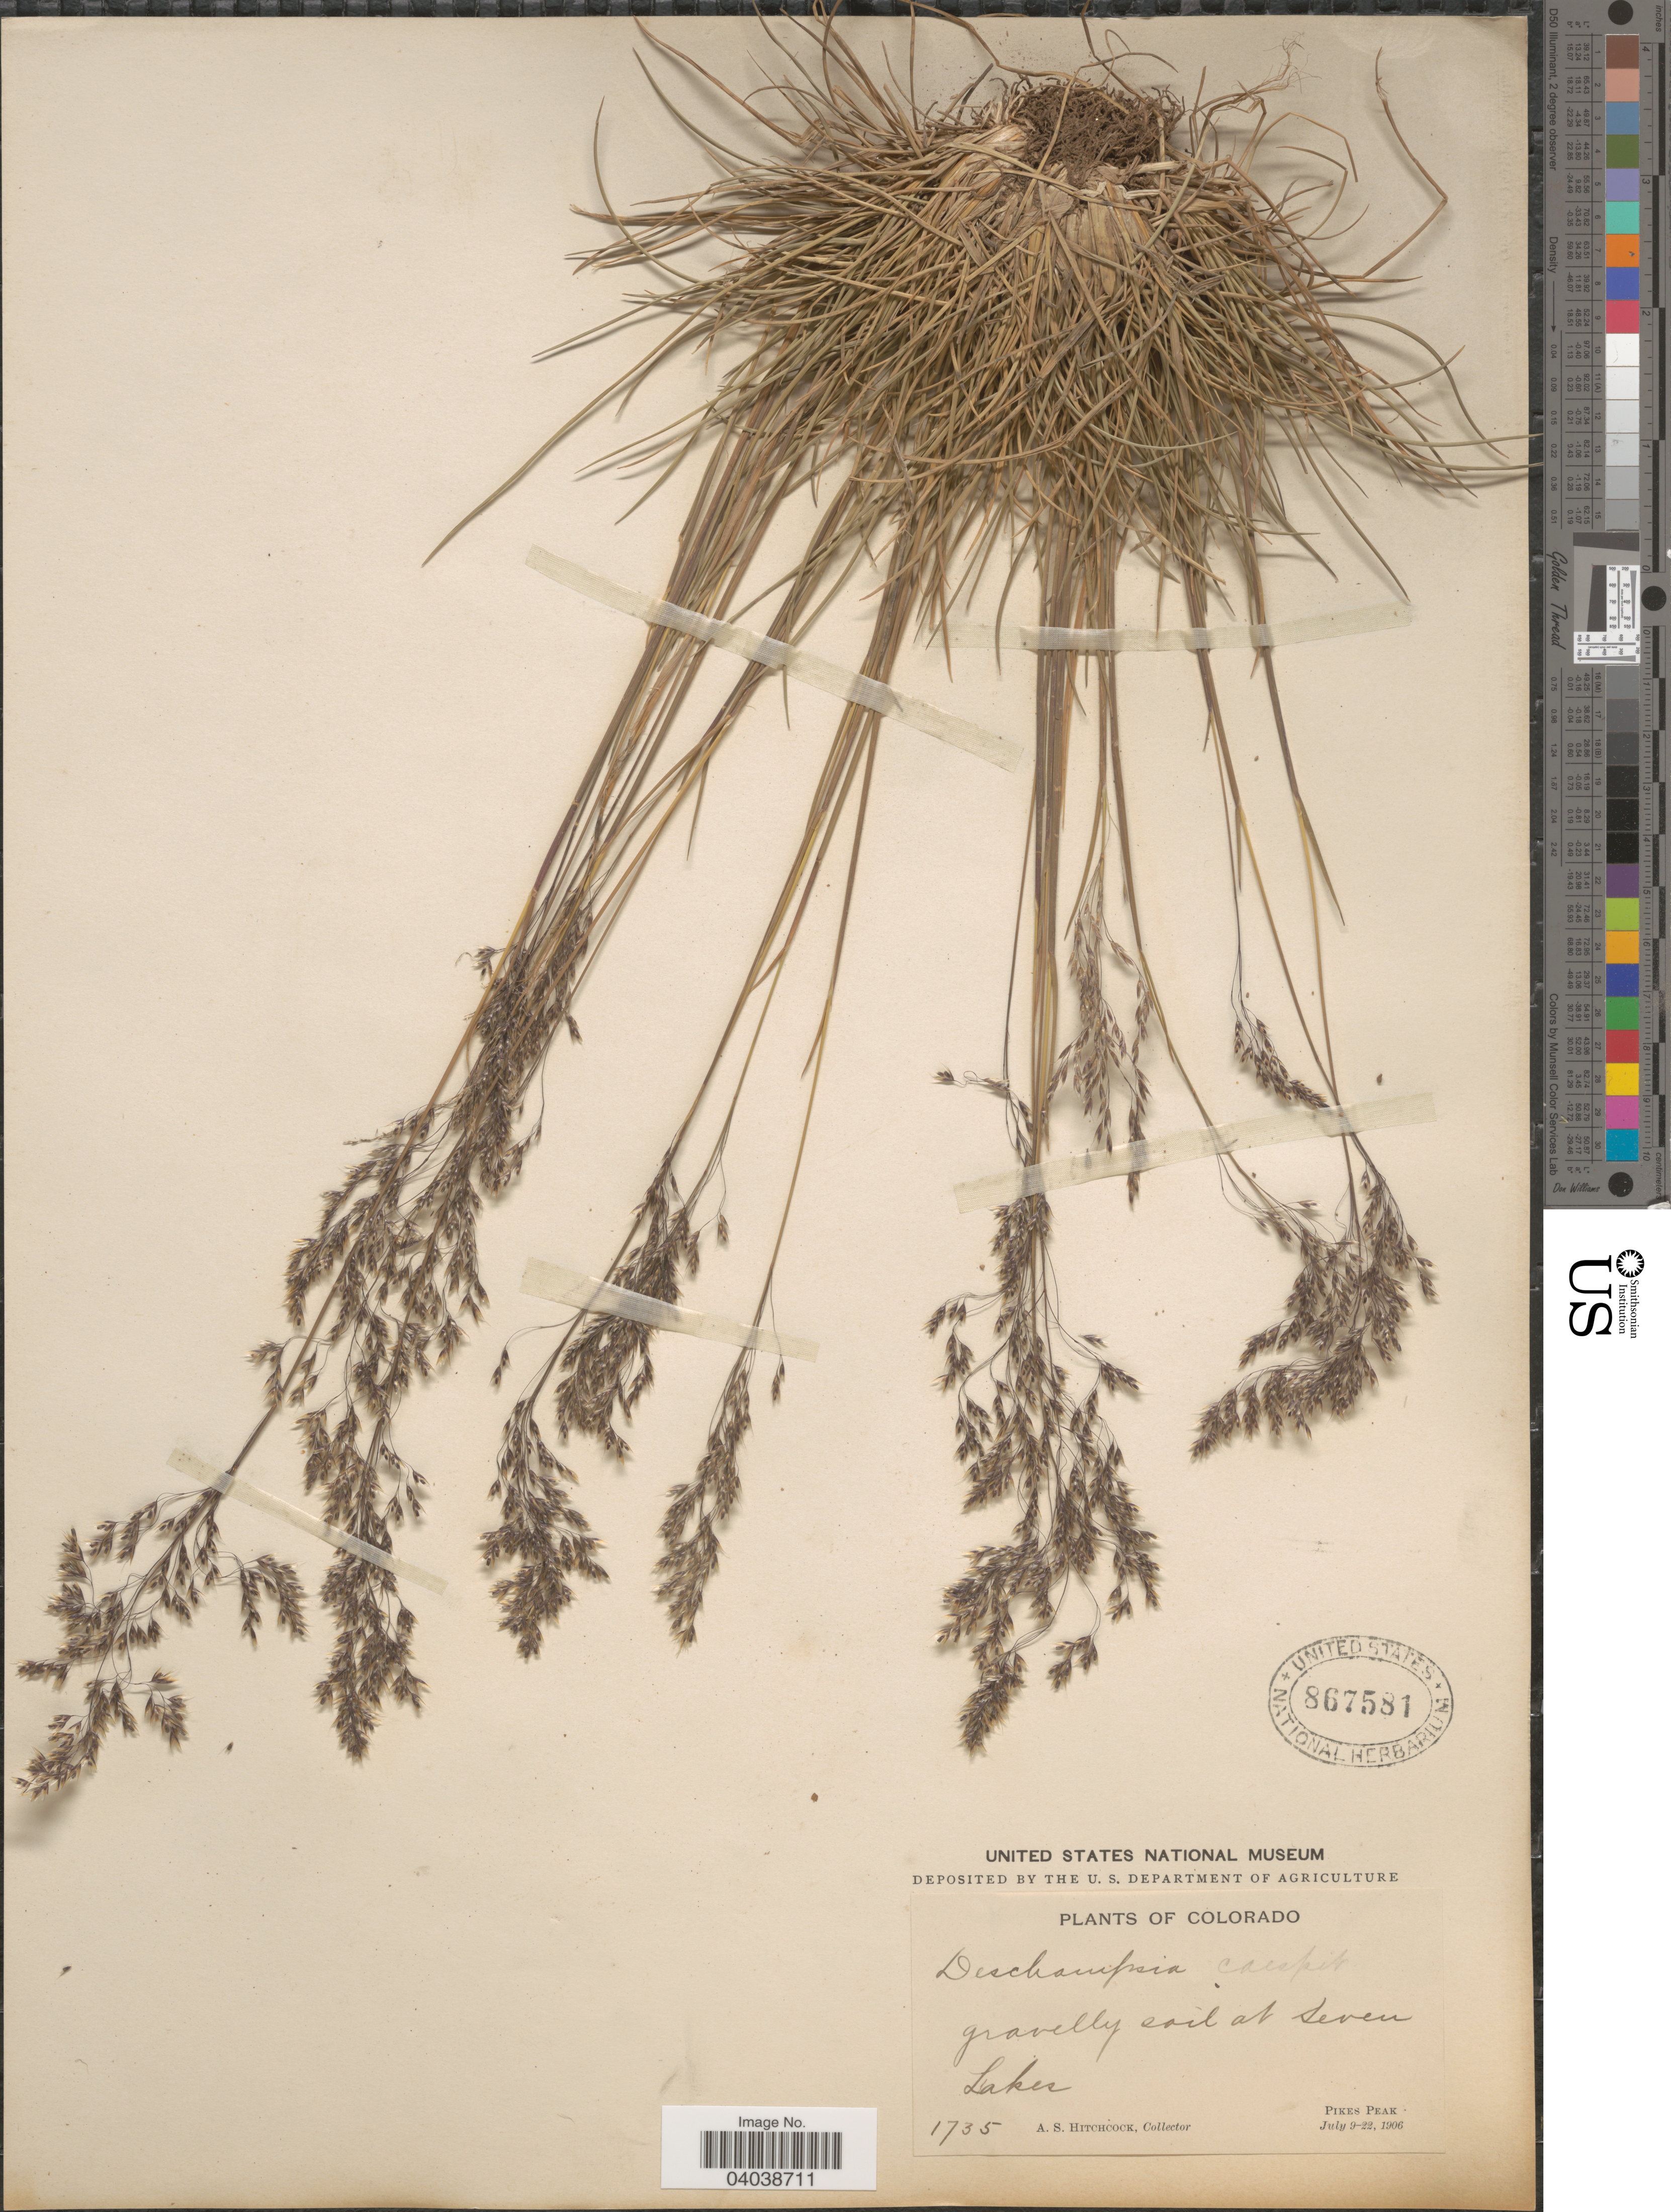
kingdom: Plantae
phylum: Tracheophyta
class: Liliopsida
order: Poales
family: Poaceae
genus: Deschampsia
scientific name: Deschampsia cespitosa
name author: (L.) P. Beauv.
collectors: A. S. Hitchcock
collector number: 1735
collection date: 1906-07-09/1906-07-22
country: United States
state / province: Colorado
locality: Gravelly soil at Seven Lakes. Pikes Peak.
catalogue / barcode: US 867581